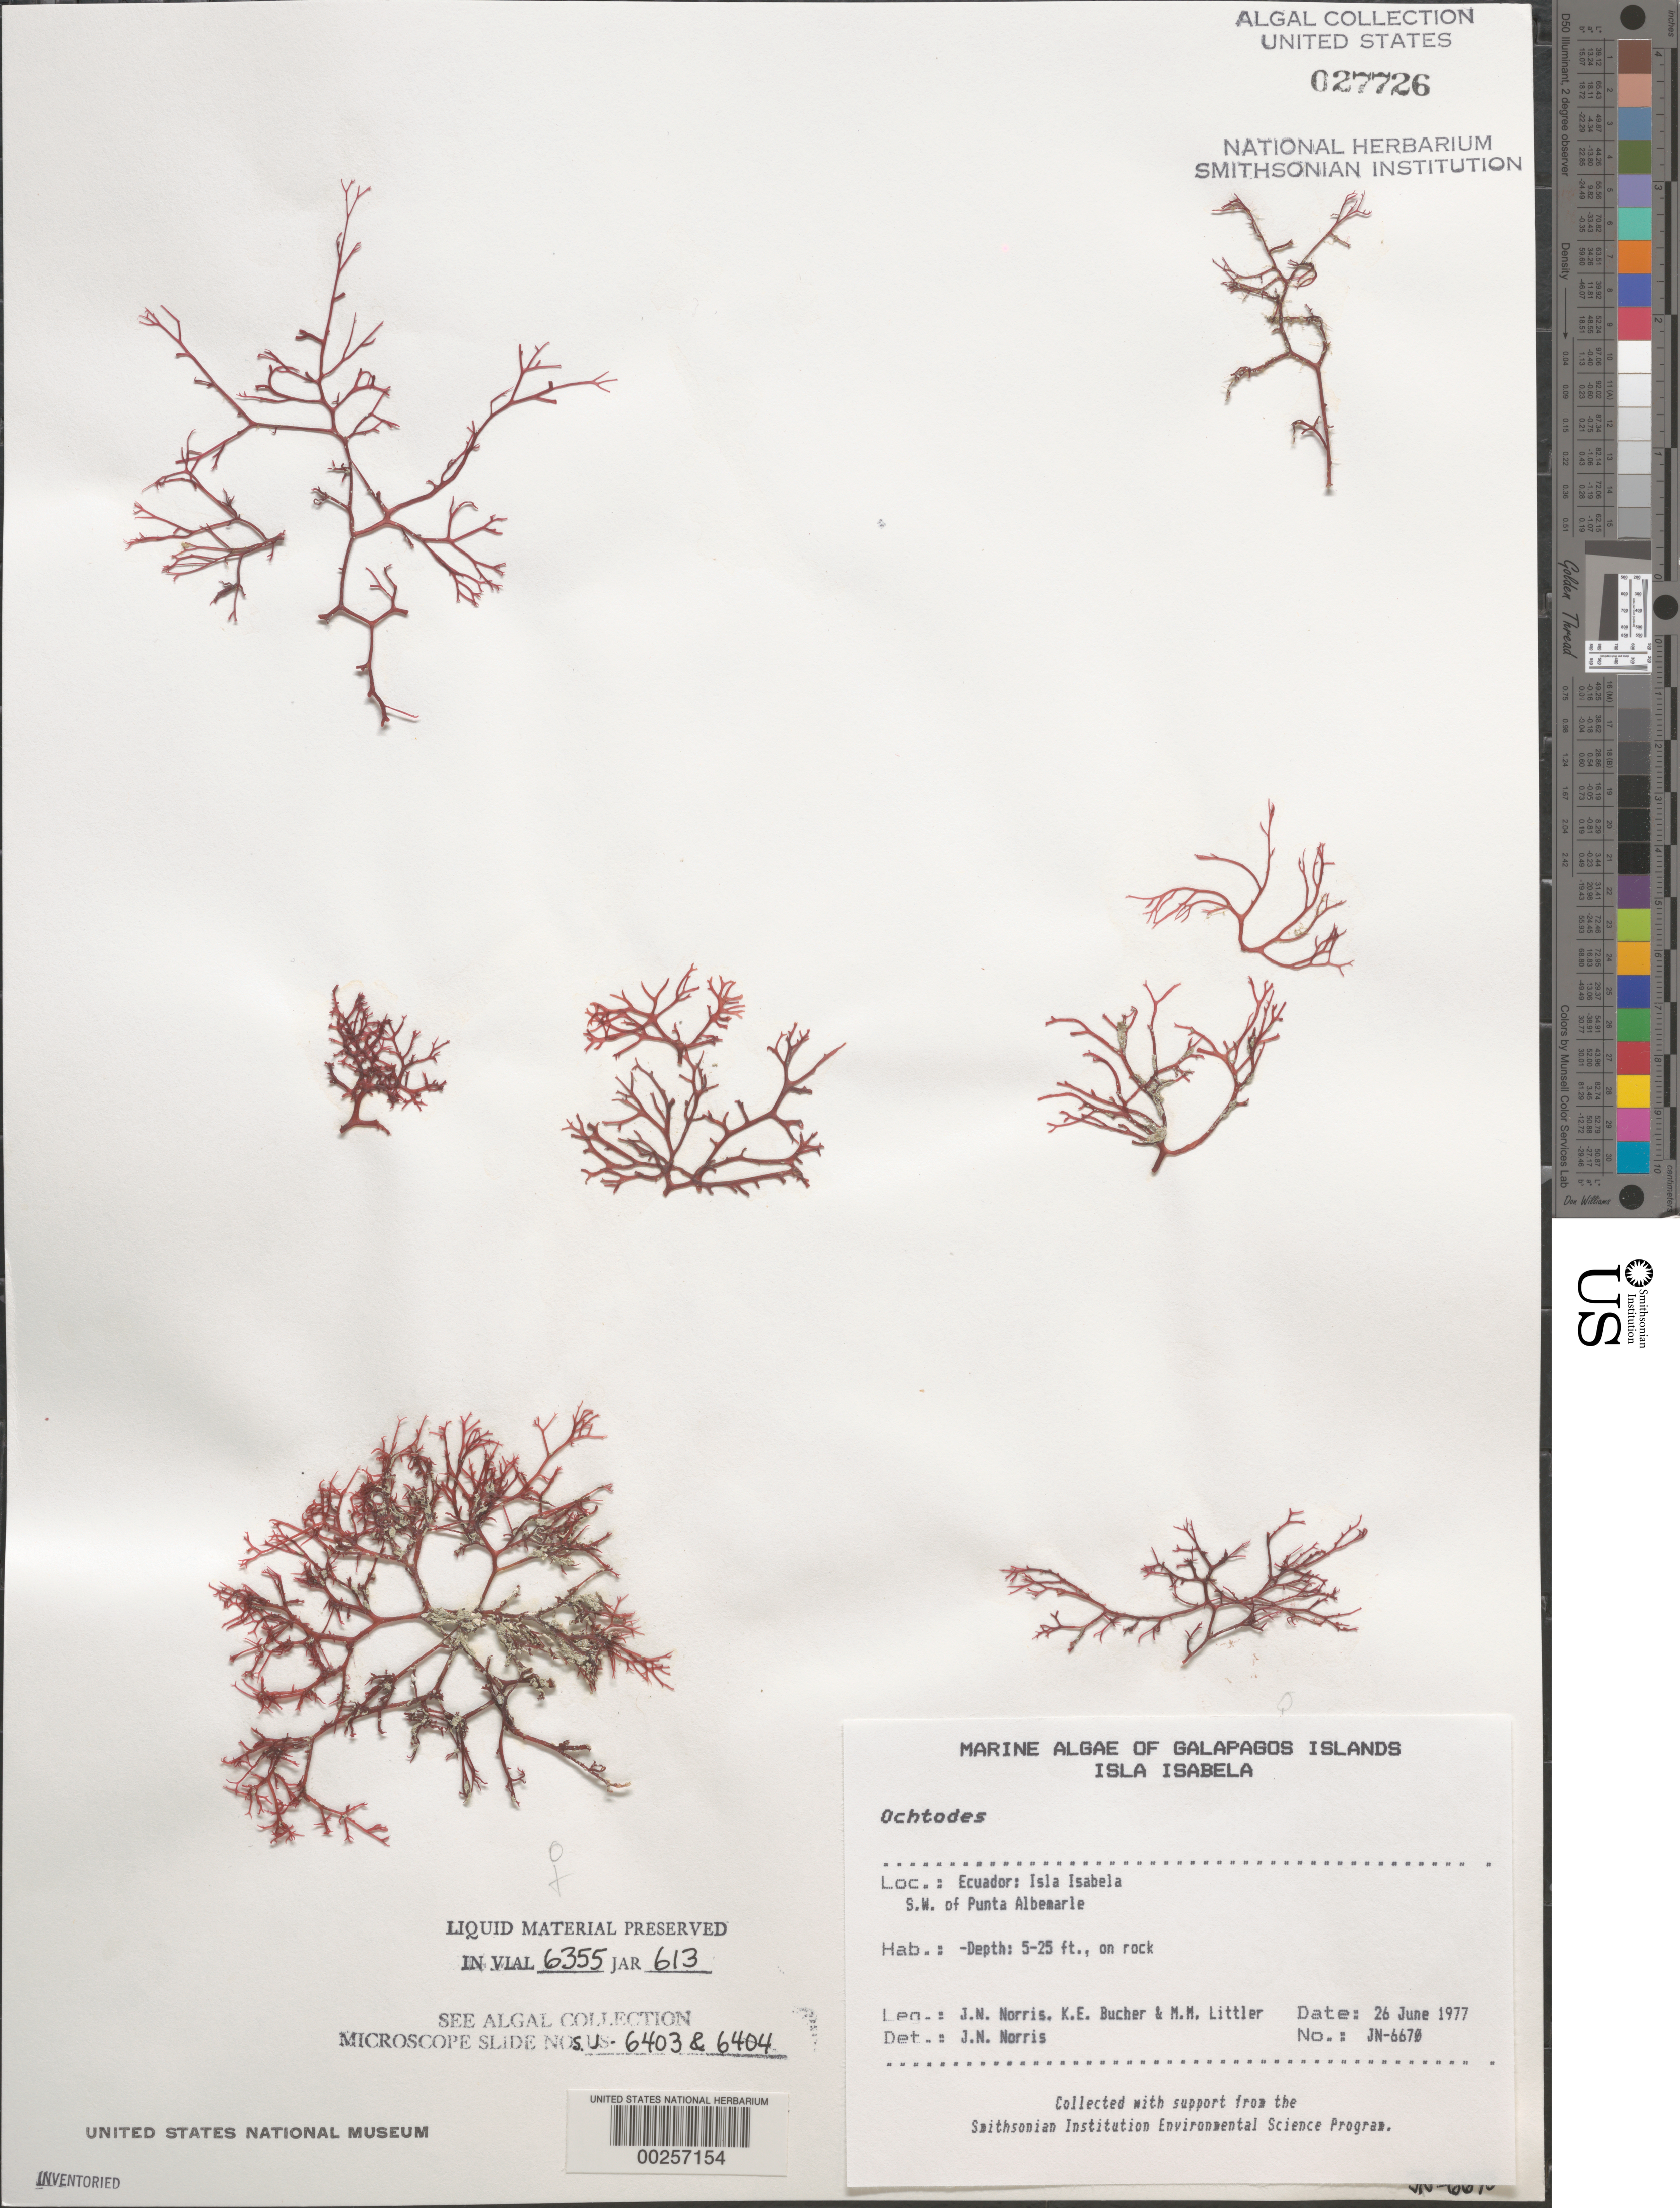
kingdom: Plantae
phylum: Rhodophyta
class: Florideophyceae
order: Gigartinales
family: Rhizophyllidaceae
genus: Ochtodes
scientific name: Ochtodes sp.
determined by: Norris, James N.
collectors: J. N. Norris, K. E. Bucher & M. M. Littler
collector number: JN-6670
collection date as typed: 26 Jun 1977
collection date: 1977-06-26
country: Ecuador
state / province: Colón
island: Isabela [Albemarle]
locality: Southwest of Punta Albemarle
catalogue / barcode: US 27726